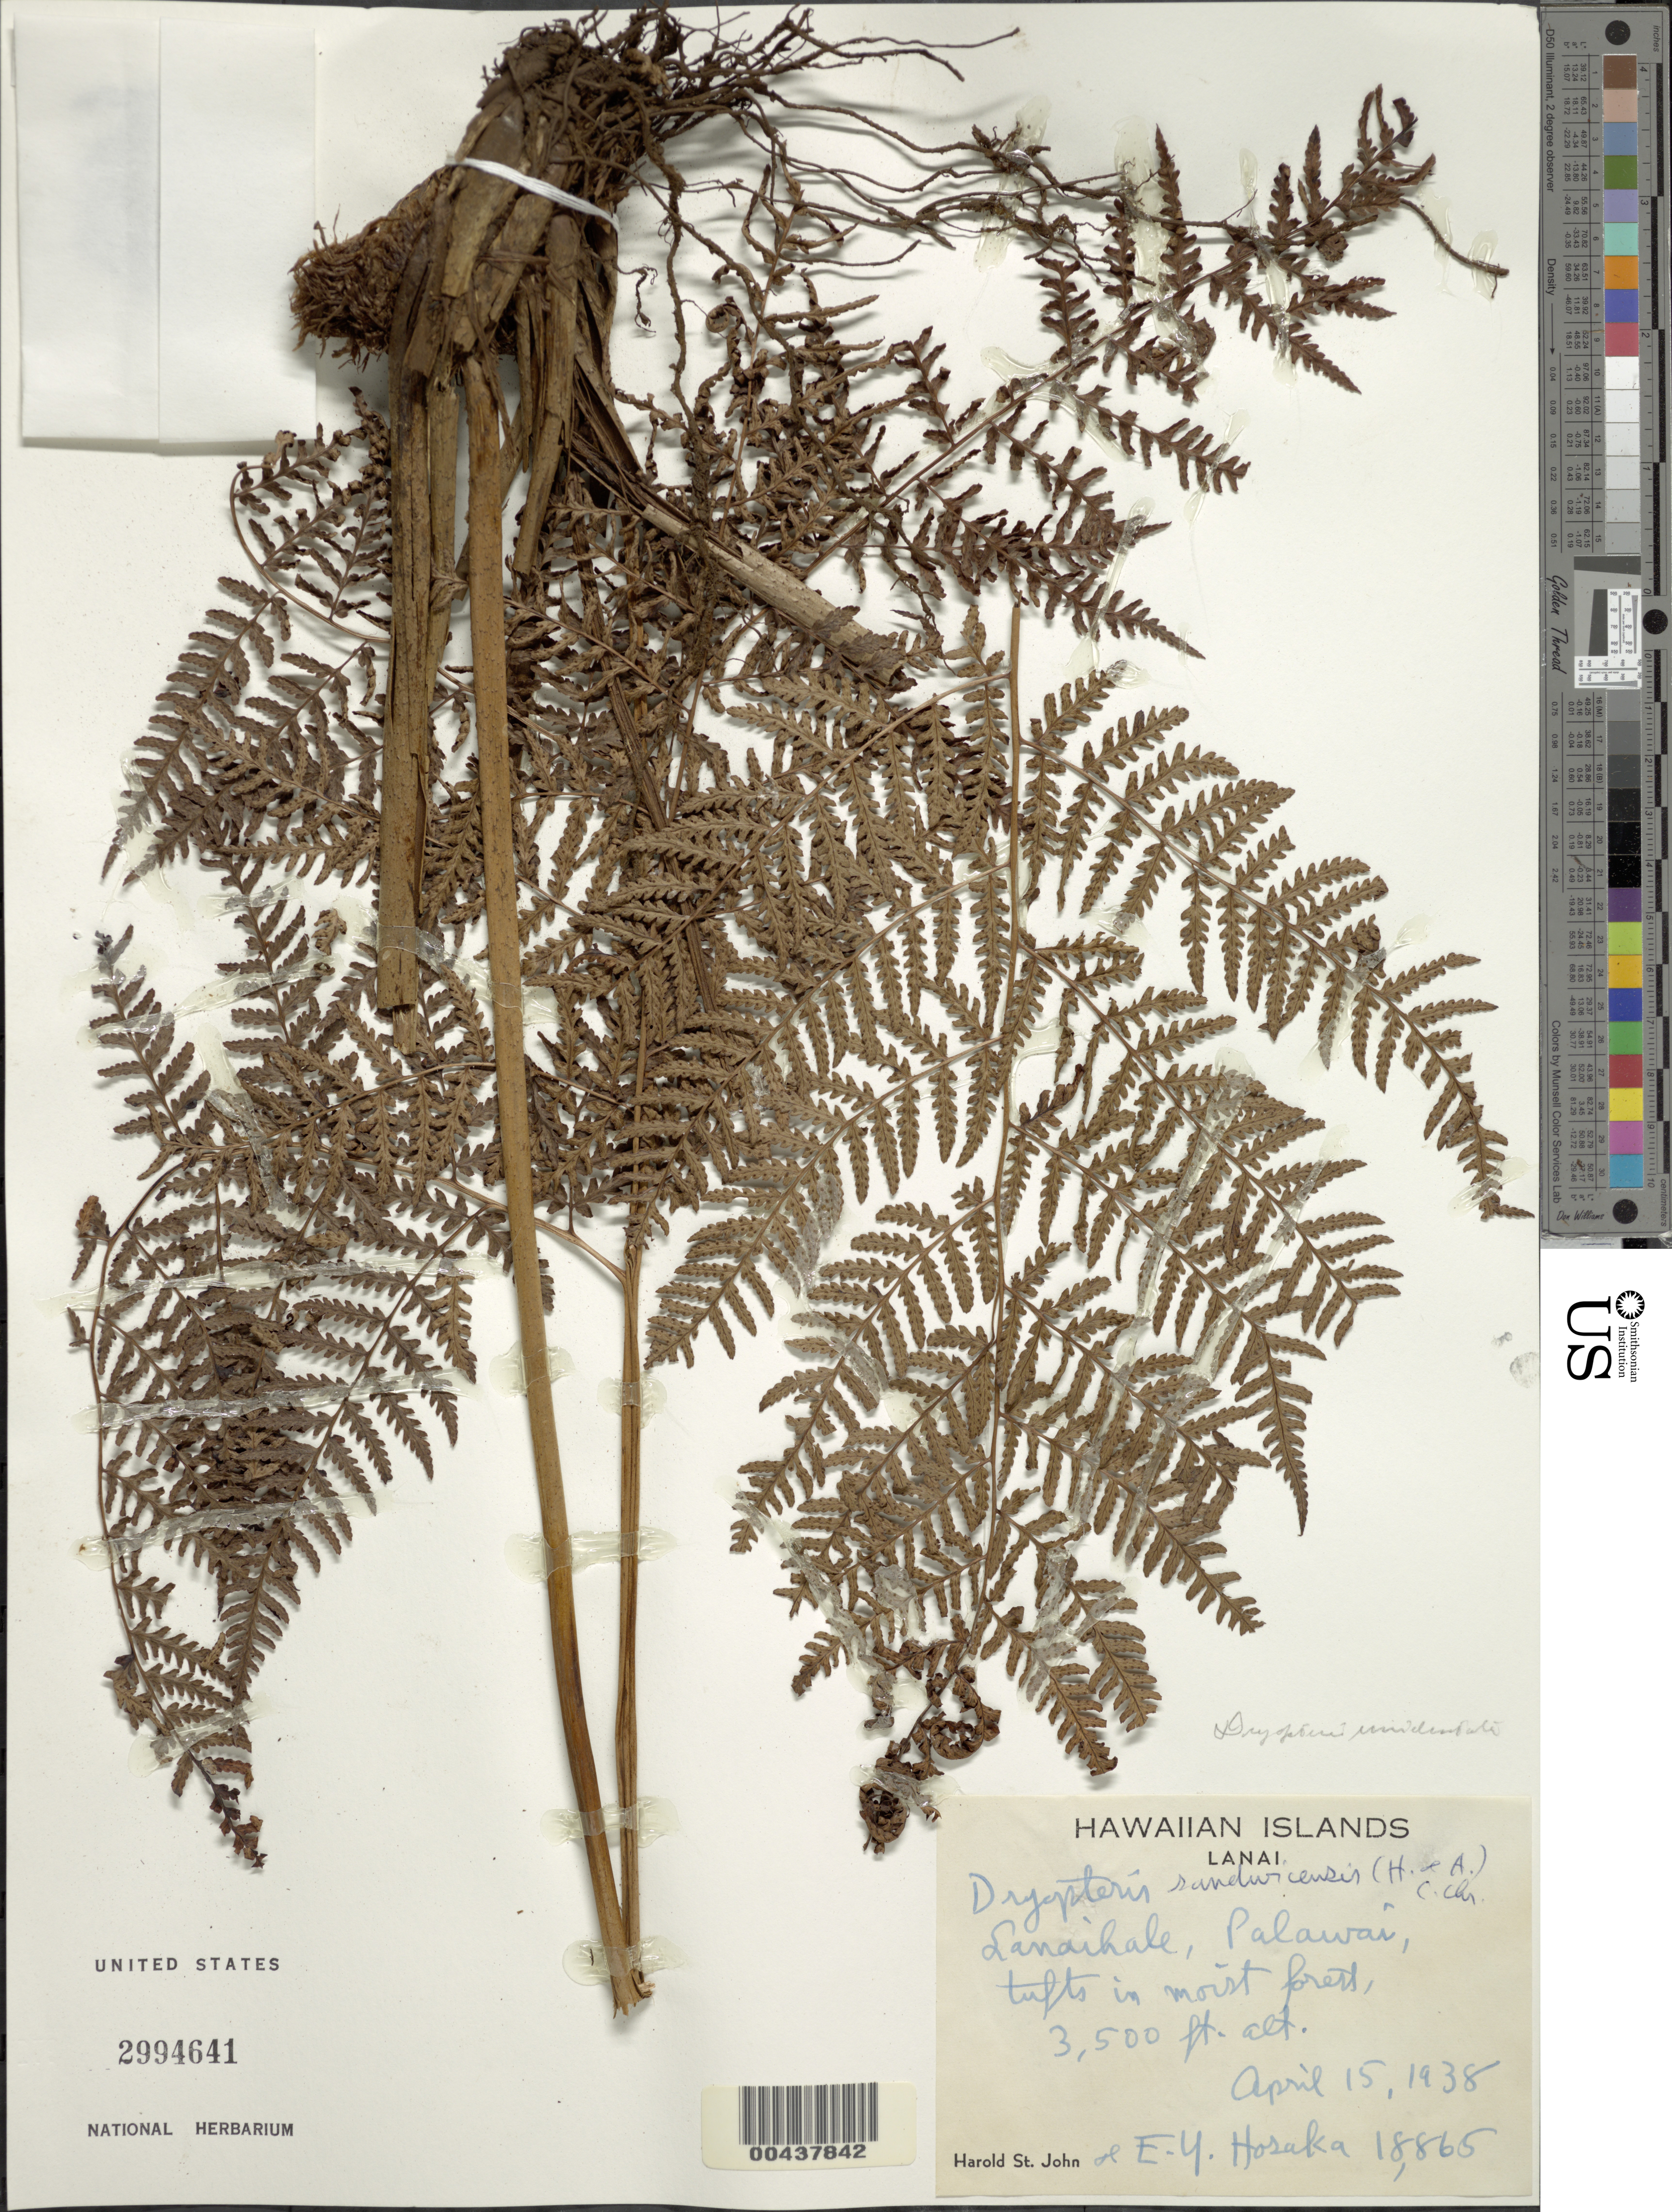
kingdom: Plantae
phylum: Tracheophyta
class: Polypodiopsida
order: Polypodiales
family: Dryopteridaceae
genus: Dryopteris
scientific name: Dryopteris unidentata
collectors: H. St. John & E. Y. Hosaka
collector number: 18865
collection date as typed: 15 Apr 1938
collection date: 1938-04-15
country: United States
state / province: Hawaii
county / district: Maui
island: Lana'i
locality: Lanaihale, Palawai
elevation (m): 1067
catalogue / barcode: US 2994641